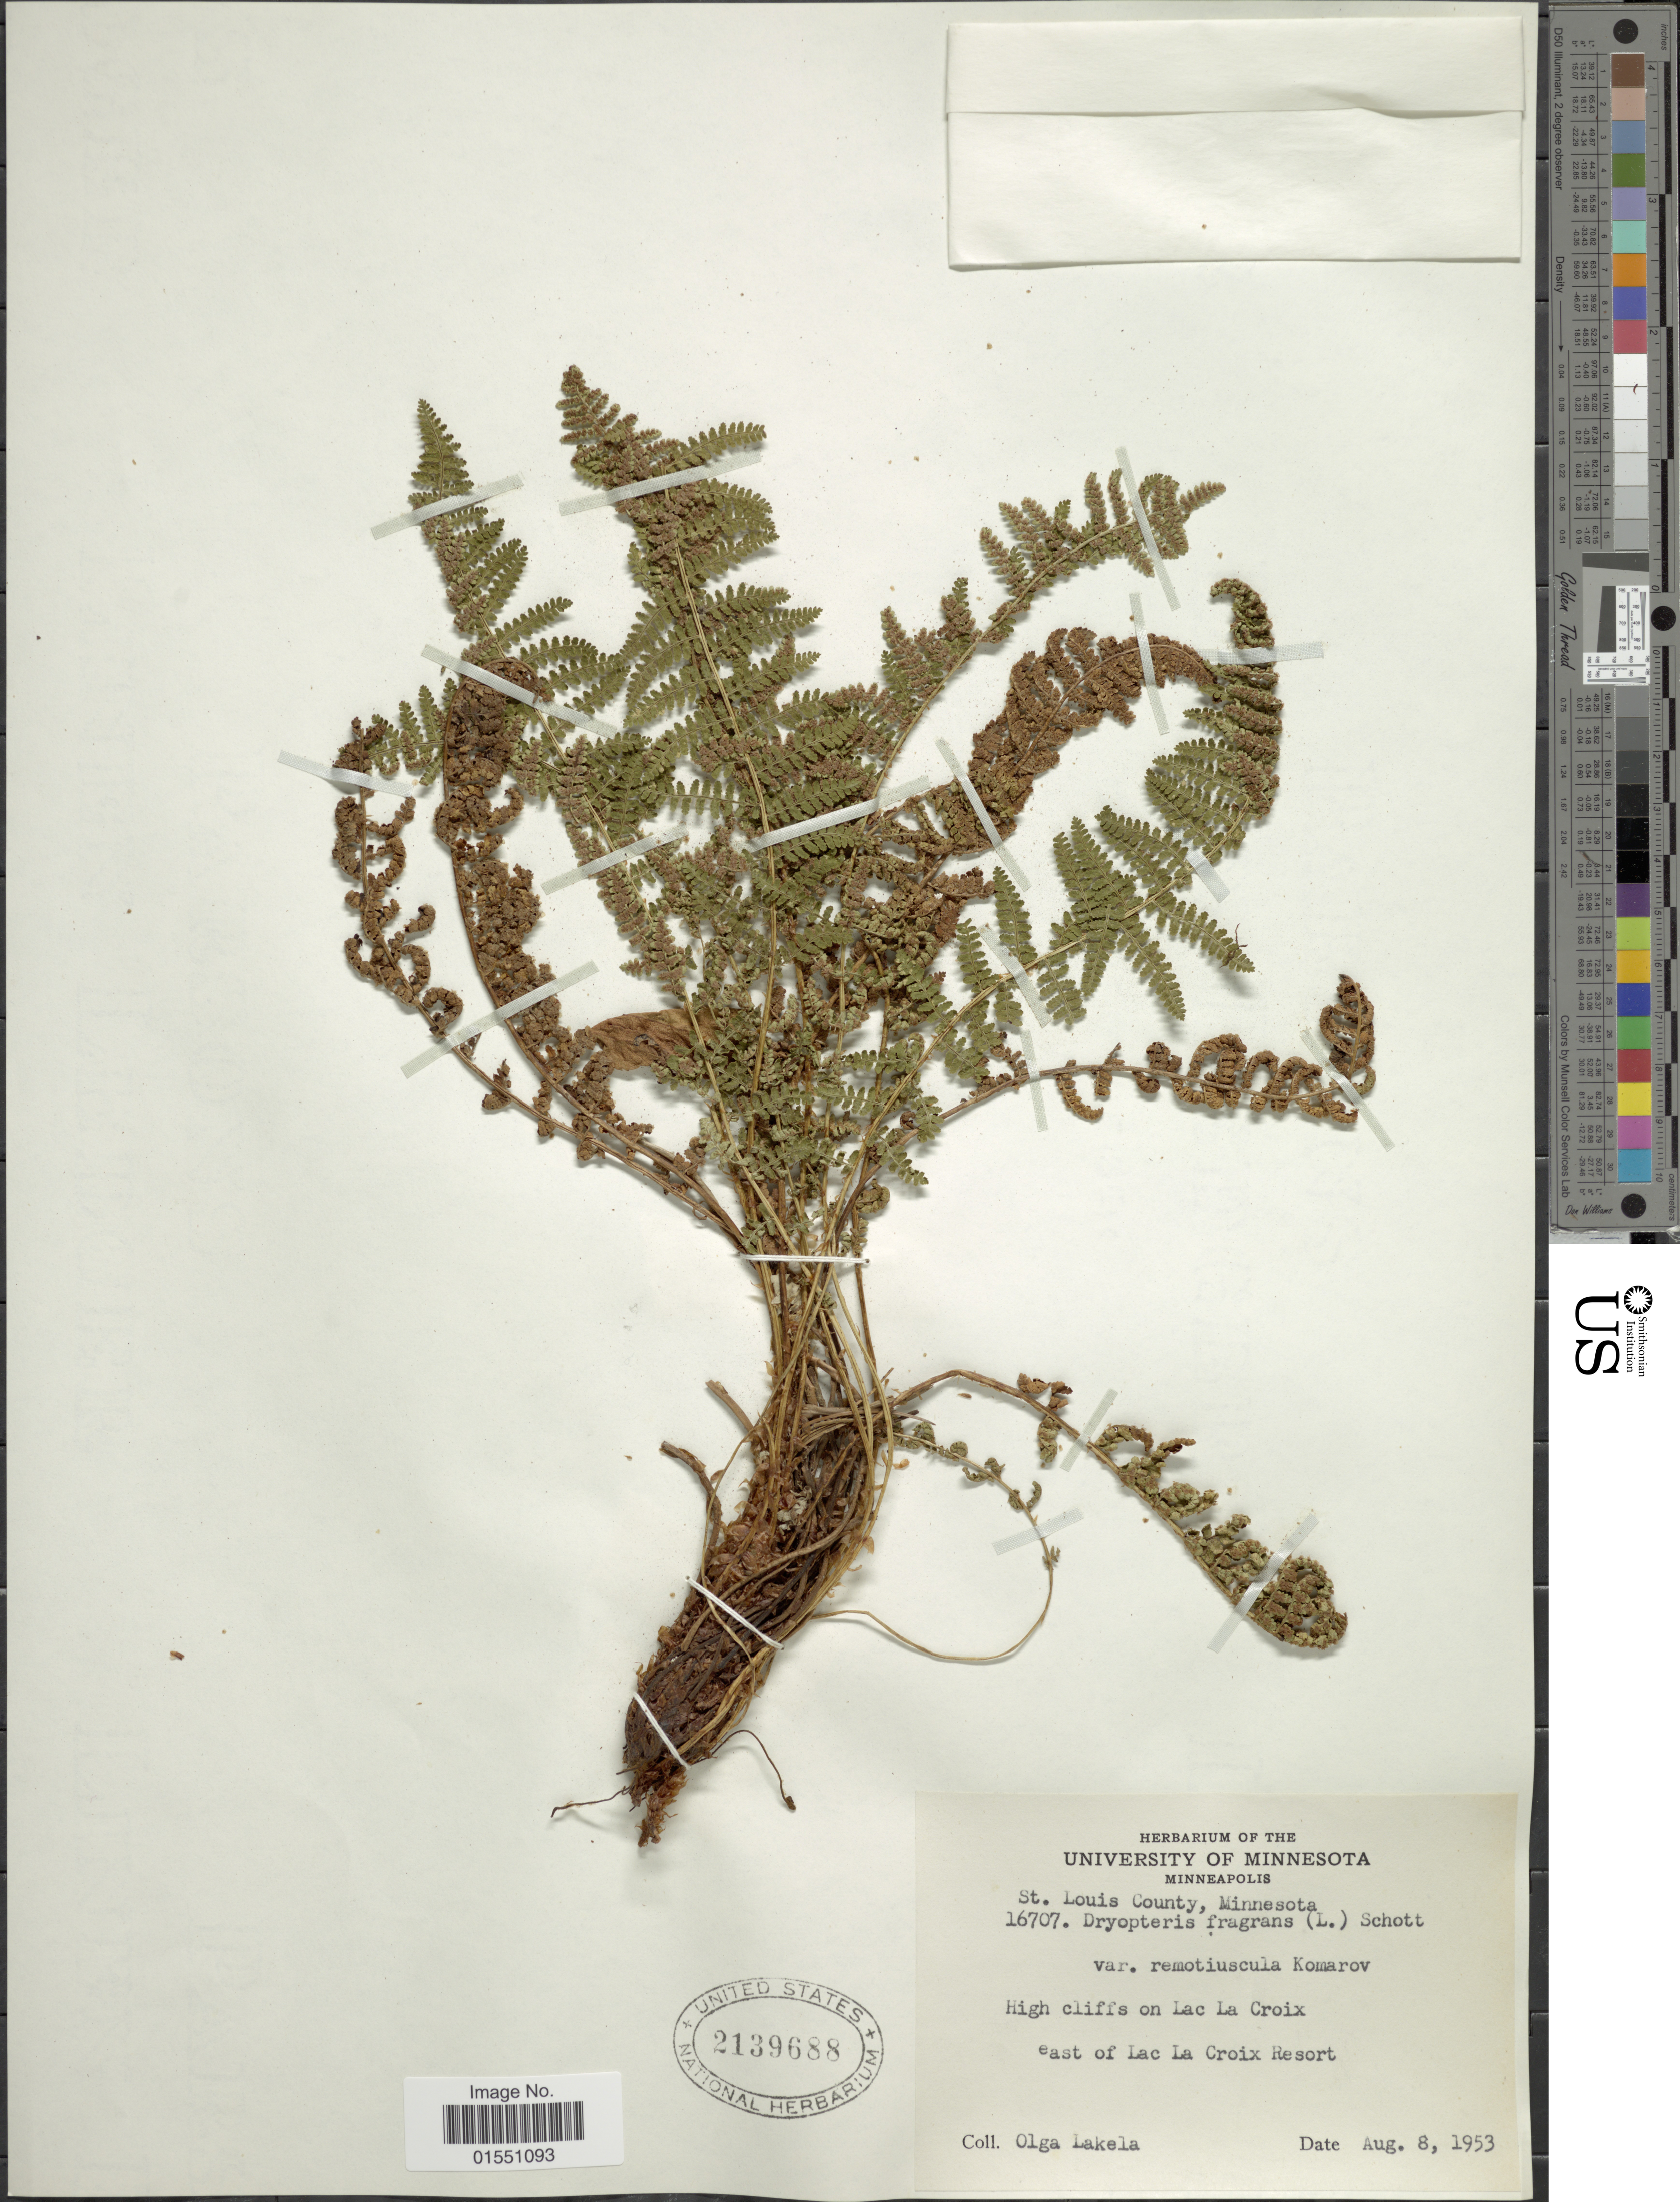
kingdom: Plantae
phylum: Tracheophyta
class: Polypodiopsida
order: Polypodiales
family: Dryopteridaceae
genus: Dryopteris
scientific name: Dryopteris fragrans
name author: (L.) Schott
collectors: O. K. Lakela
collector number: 16707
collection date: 1953-08-08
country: United States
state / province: Alaska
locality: St. Louis County. high cliffs on Lac La Croix east of Lac La Croix Resort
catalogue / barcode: US 2139688